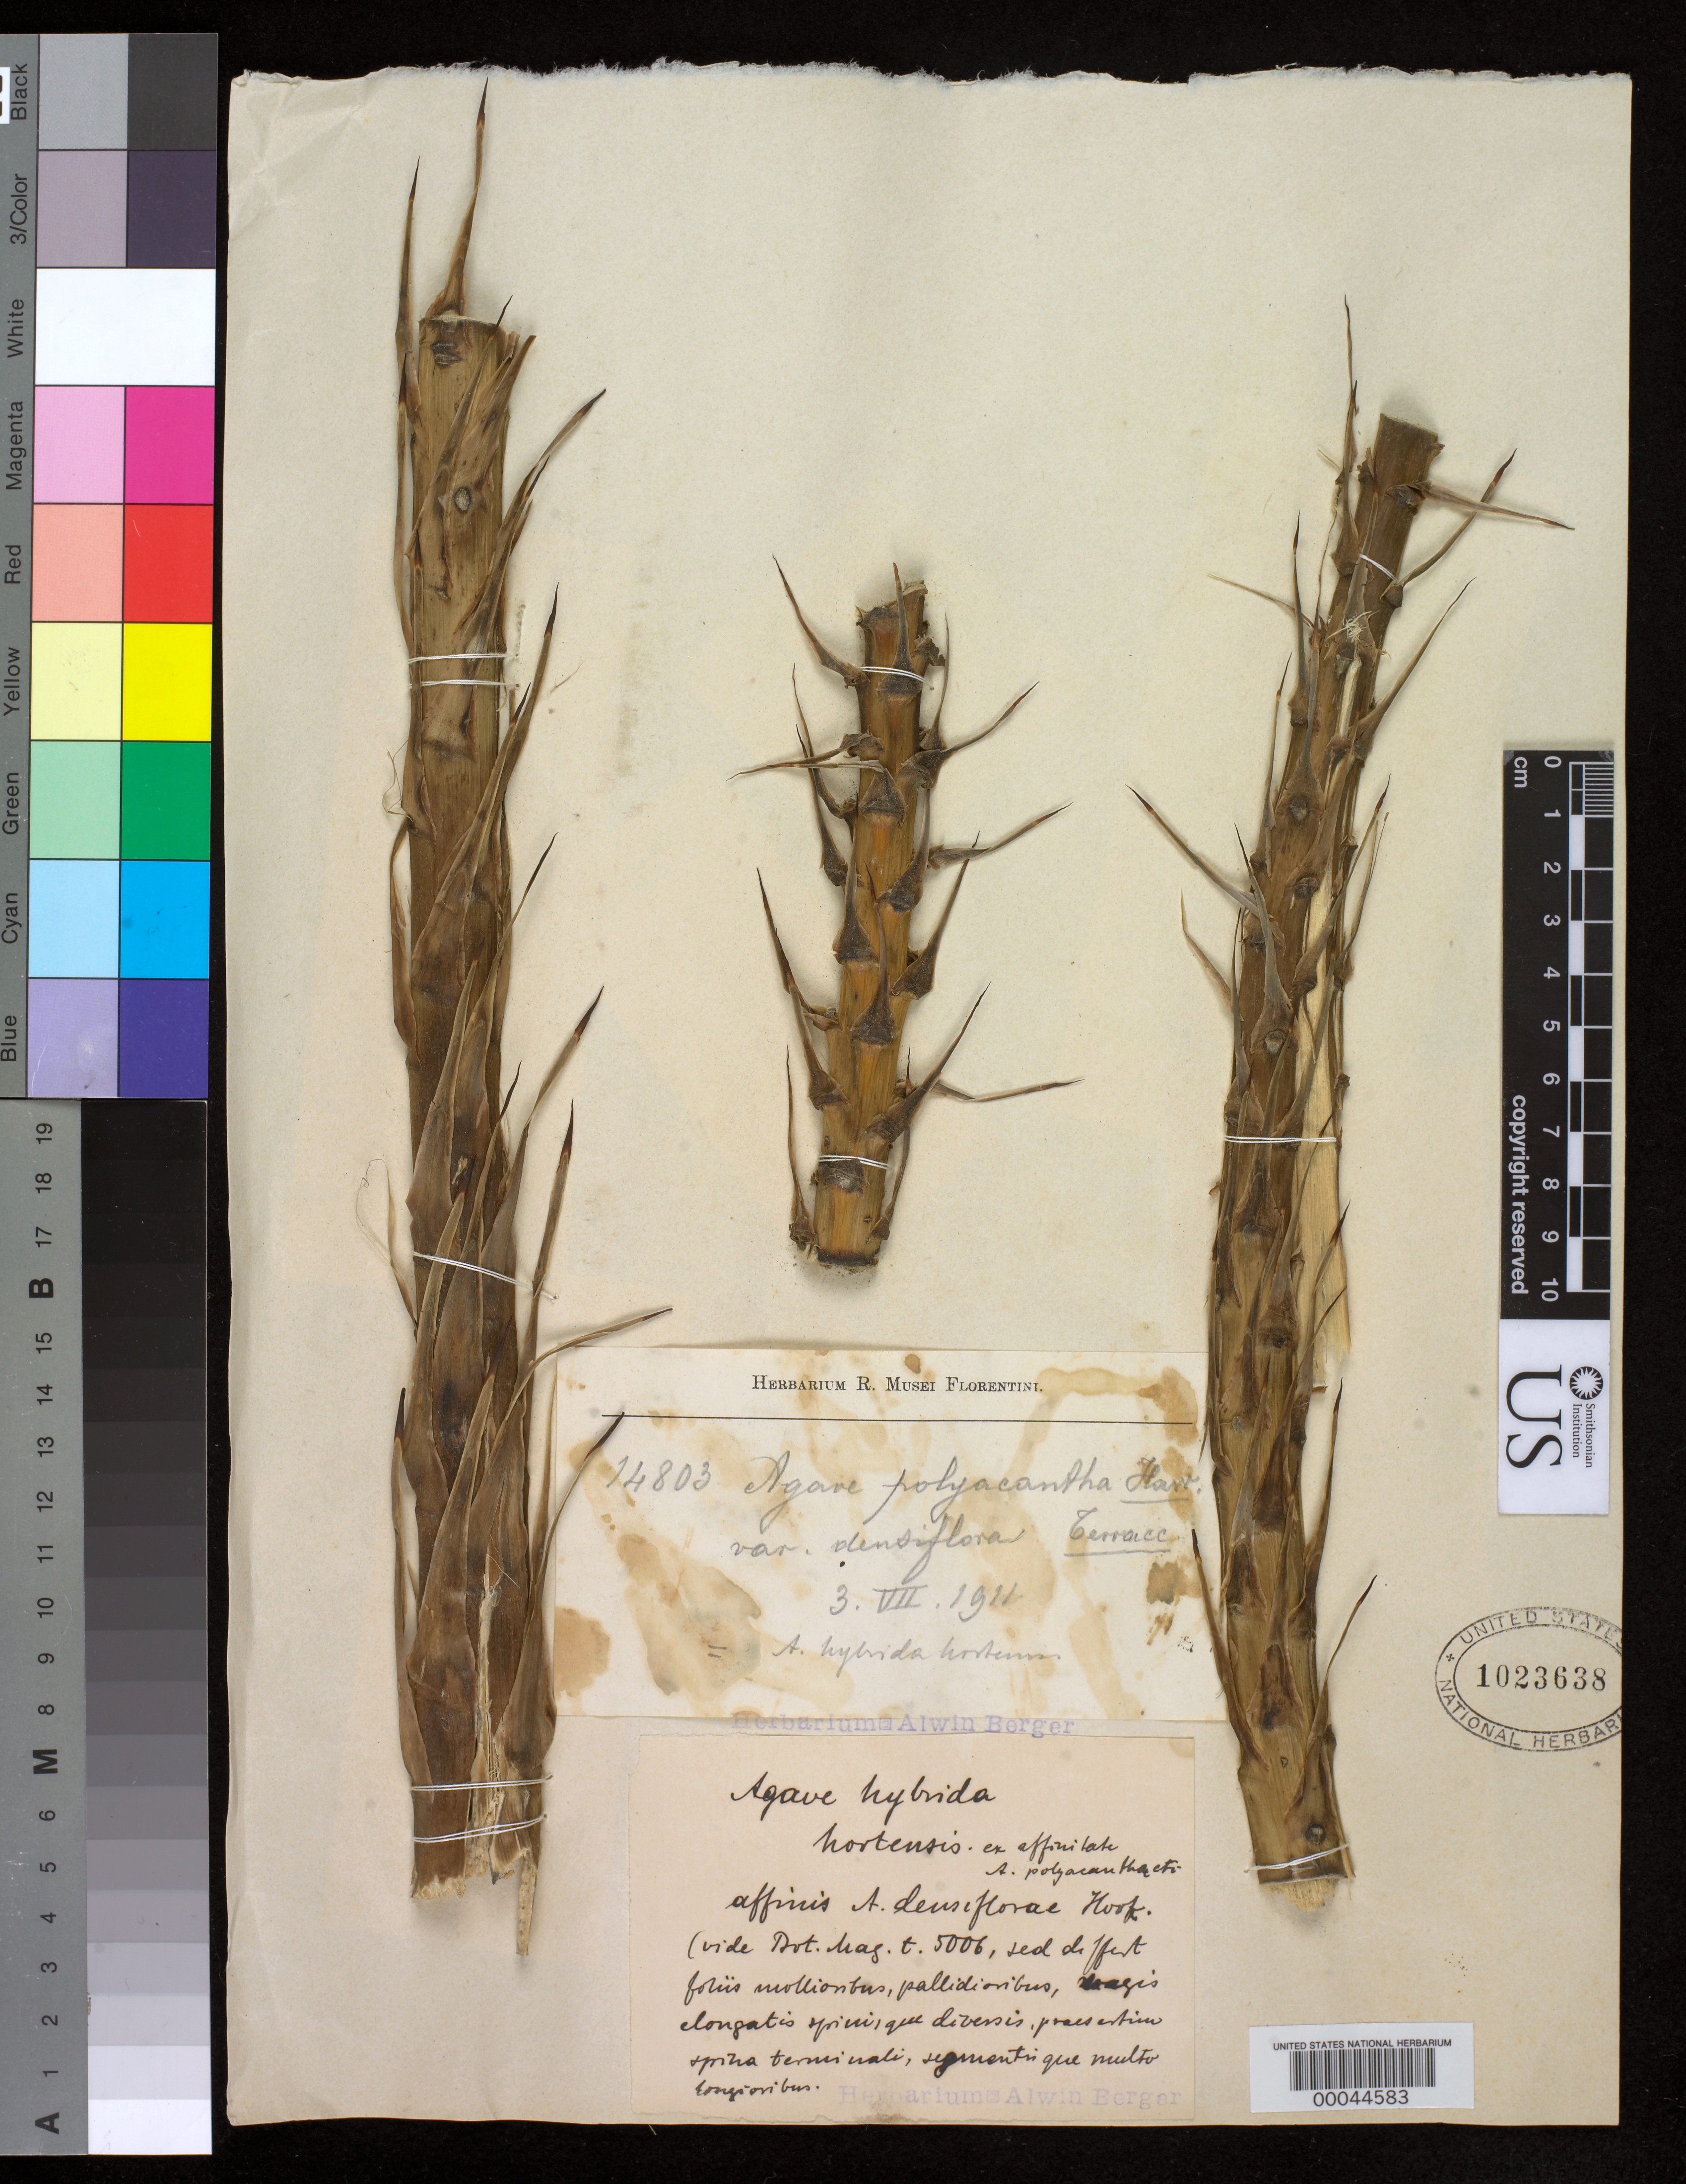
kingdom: Plantae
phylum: Tracheophyta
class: Liliopsida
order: Asparagales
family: Asparagaceae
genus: Agave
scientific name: Agave polyacantha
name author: Haw.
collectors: ex herb. A. Berger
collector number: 14803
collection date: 1909-06-02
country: Mexico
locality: Cultivated at La Mortola, Italy.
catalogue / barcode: US 1023638